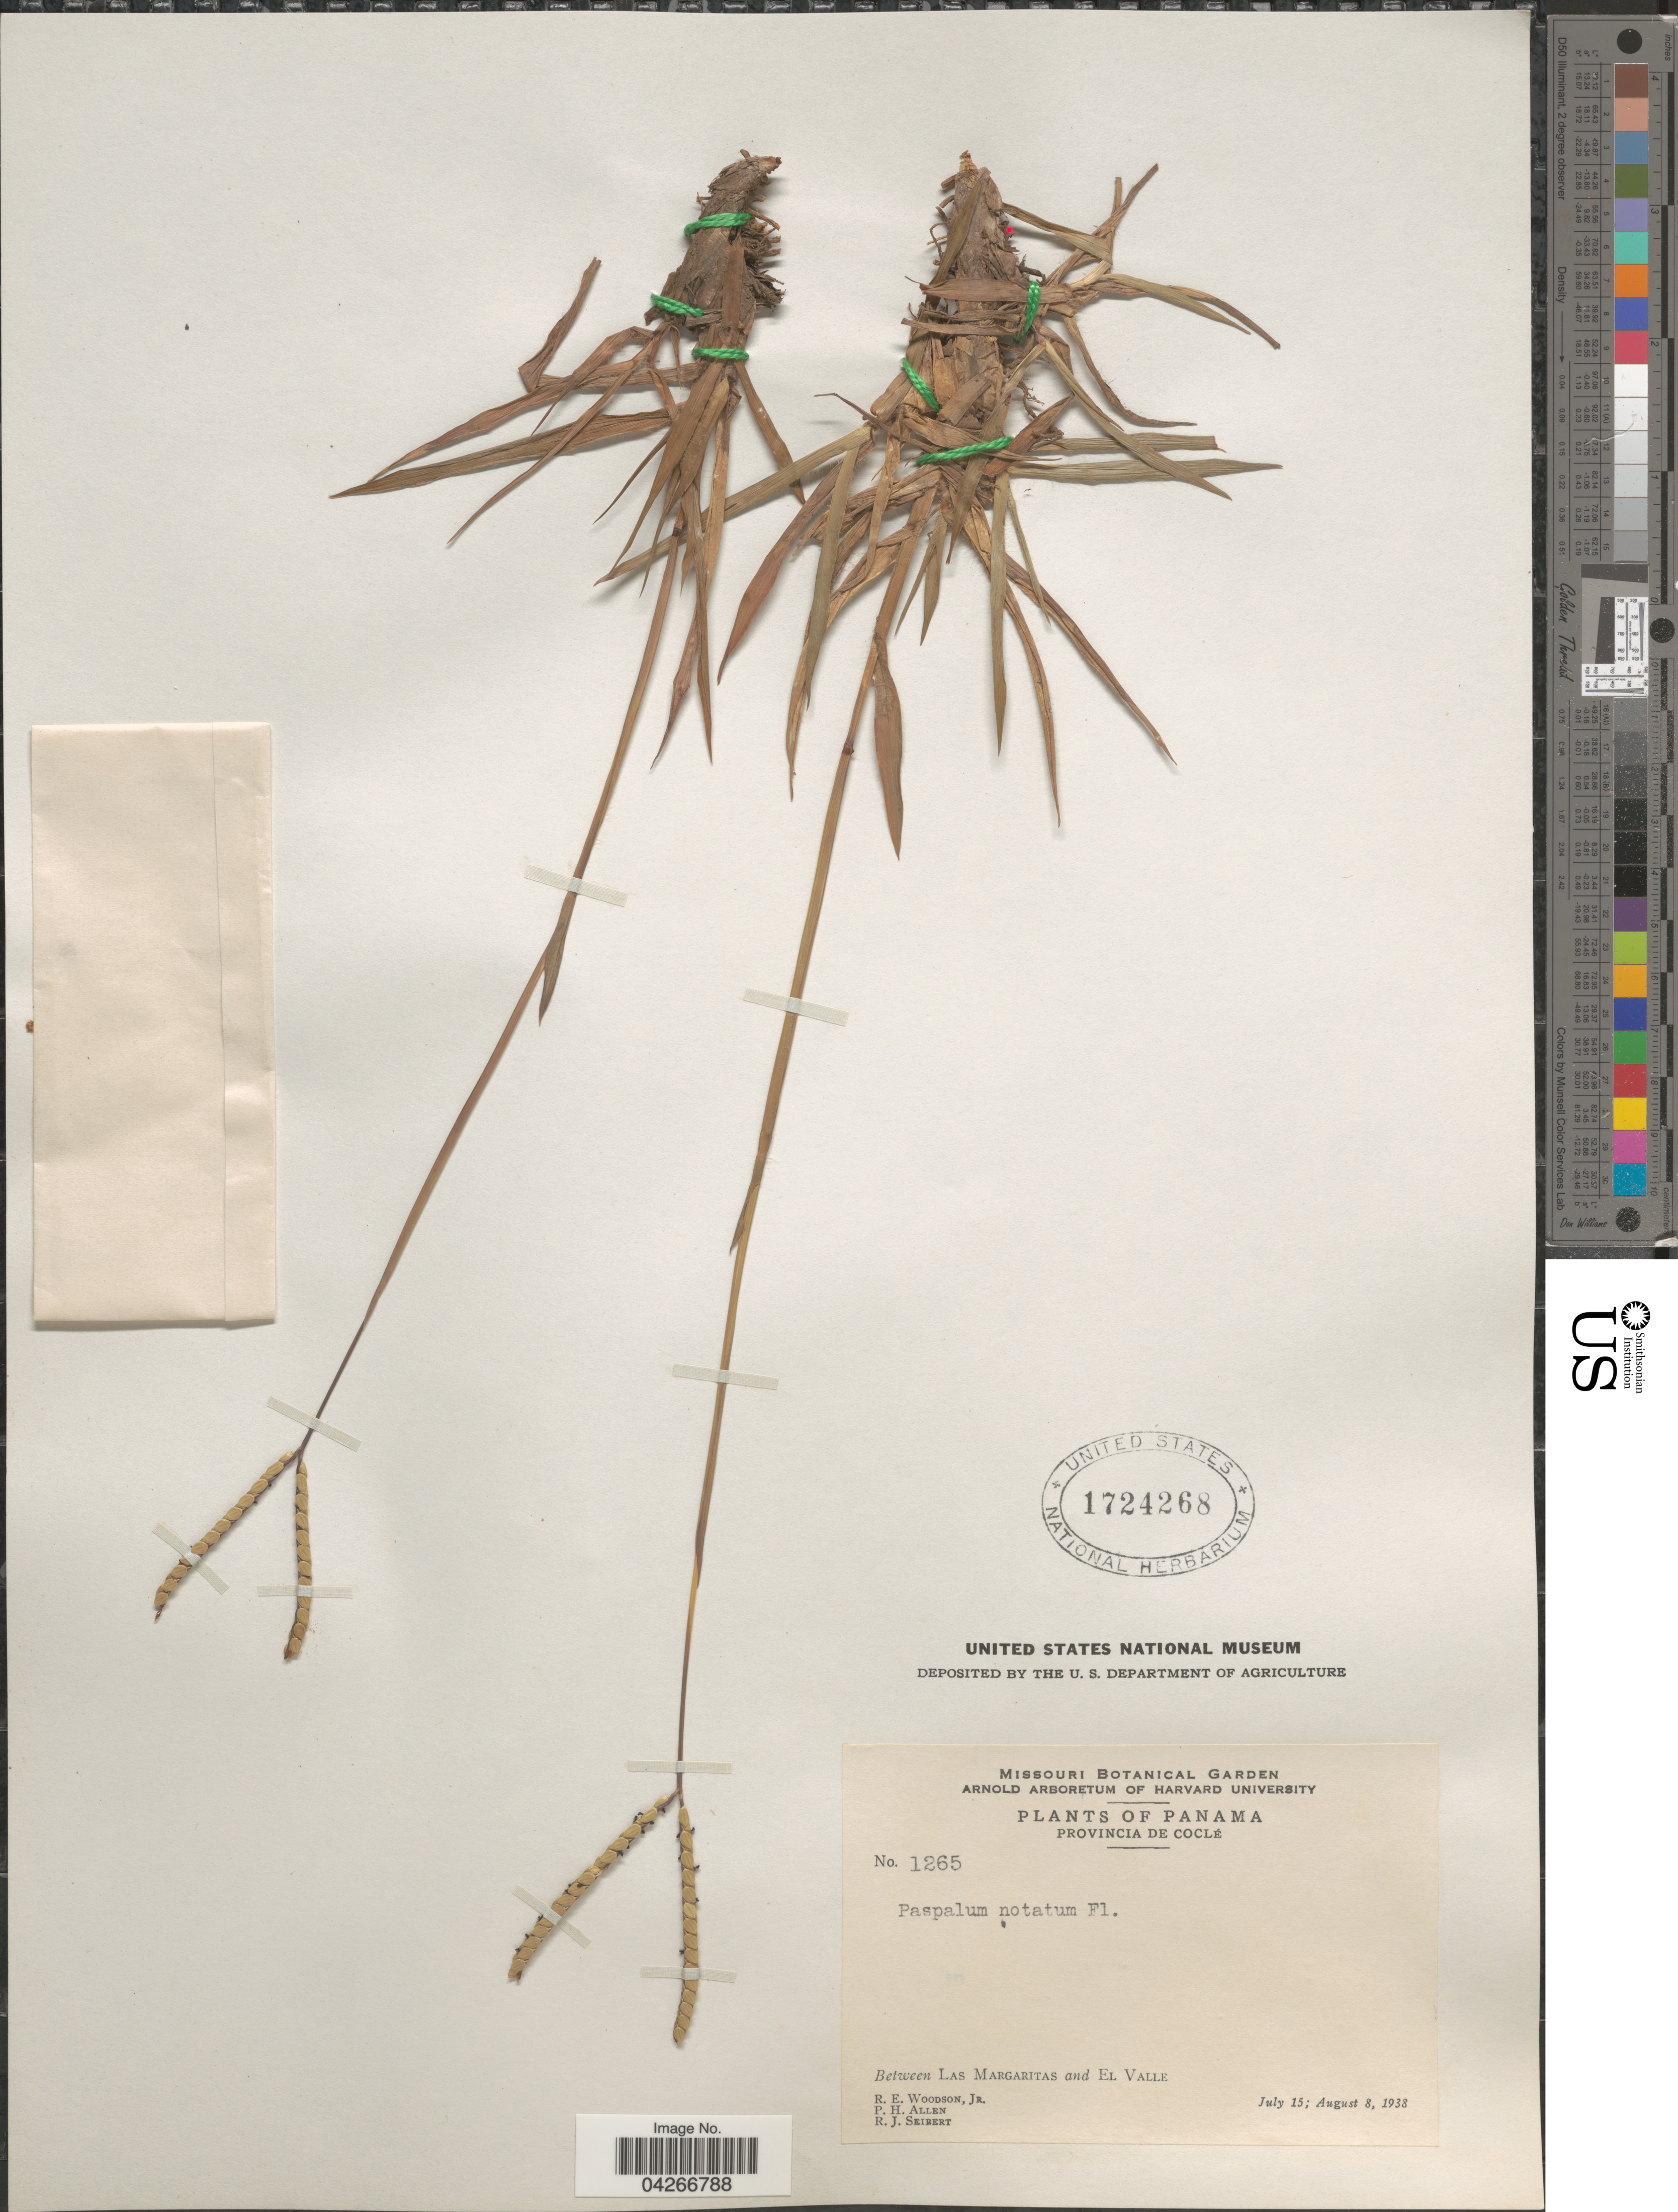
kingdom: Plantae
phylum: Tracheophyta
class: Liliopsida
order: Poales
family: Poaceae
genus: Paspalum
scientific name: Paspalum notatum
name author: Flüggé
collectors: R. E. Woodson, P. H. Allen & R. J. Seibert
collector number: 1265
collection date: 1938-07-15/1938-08-08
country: Panama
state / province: Cocle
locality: Between Las Margaritas and El Valle.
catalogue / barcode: US 1724268